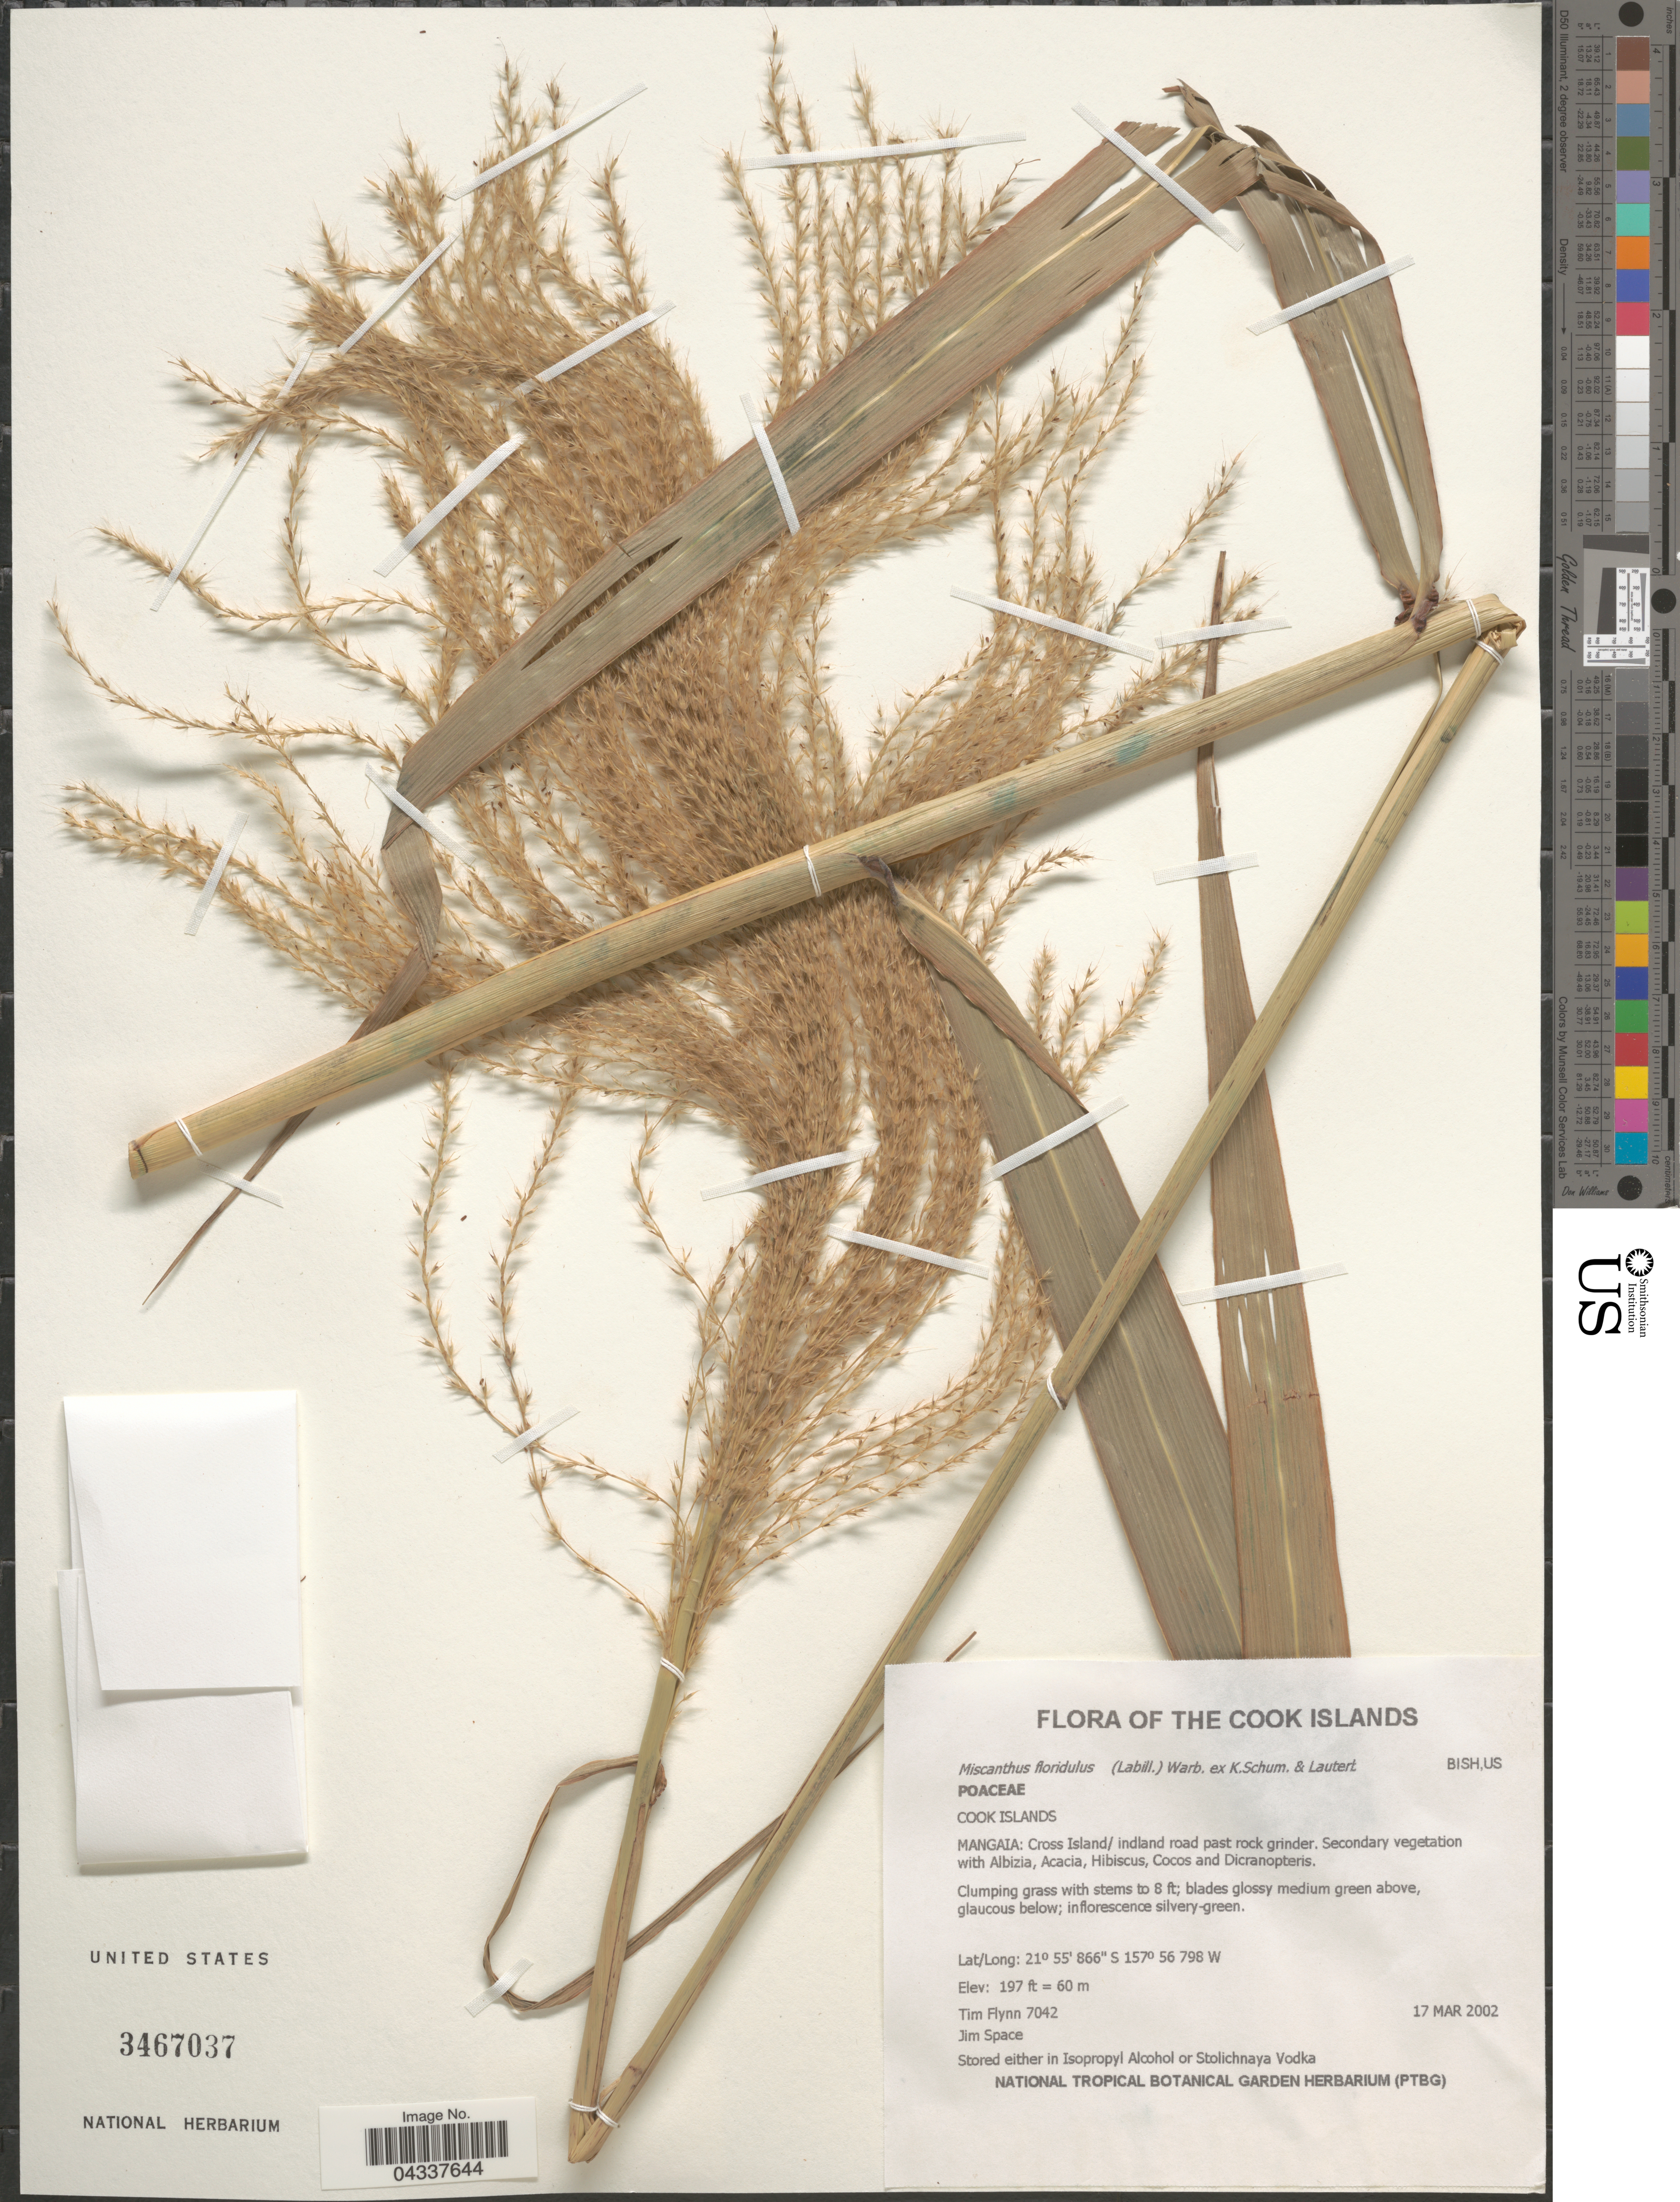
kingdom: Plantae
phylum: Tracheophyta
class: Liliopsida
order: Poales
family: Poaceae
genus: Miscanthus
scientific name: Miscanthus floridulus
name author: (Labill.) Warb.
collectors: T. Flynn & J. Space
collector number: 7042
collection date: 2002-03-17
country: Cook Islands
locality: Mangaia: Cross Island/ indland road past rock grinder.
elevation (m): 60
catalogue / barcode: US 3467037